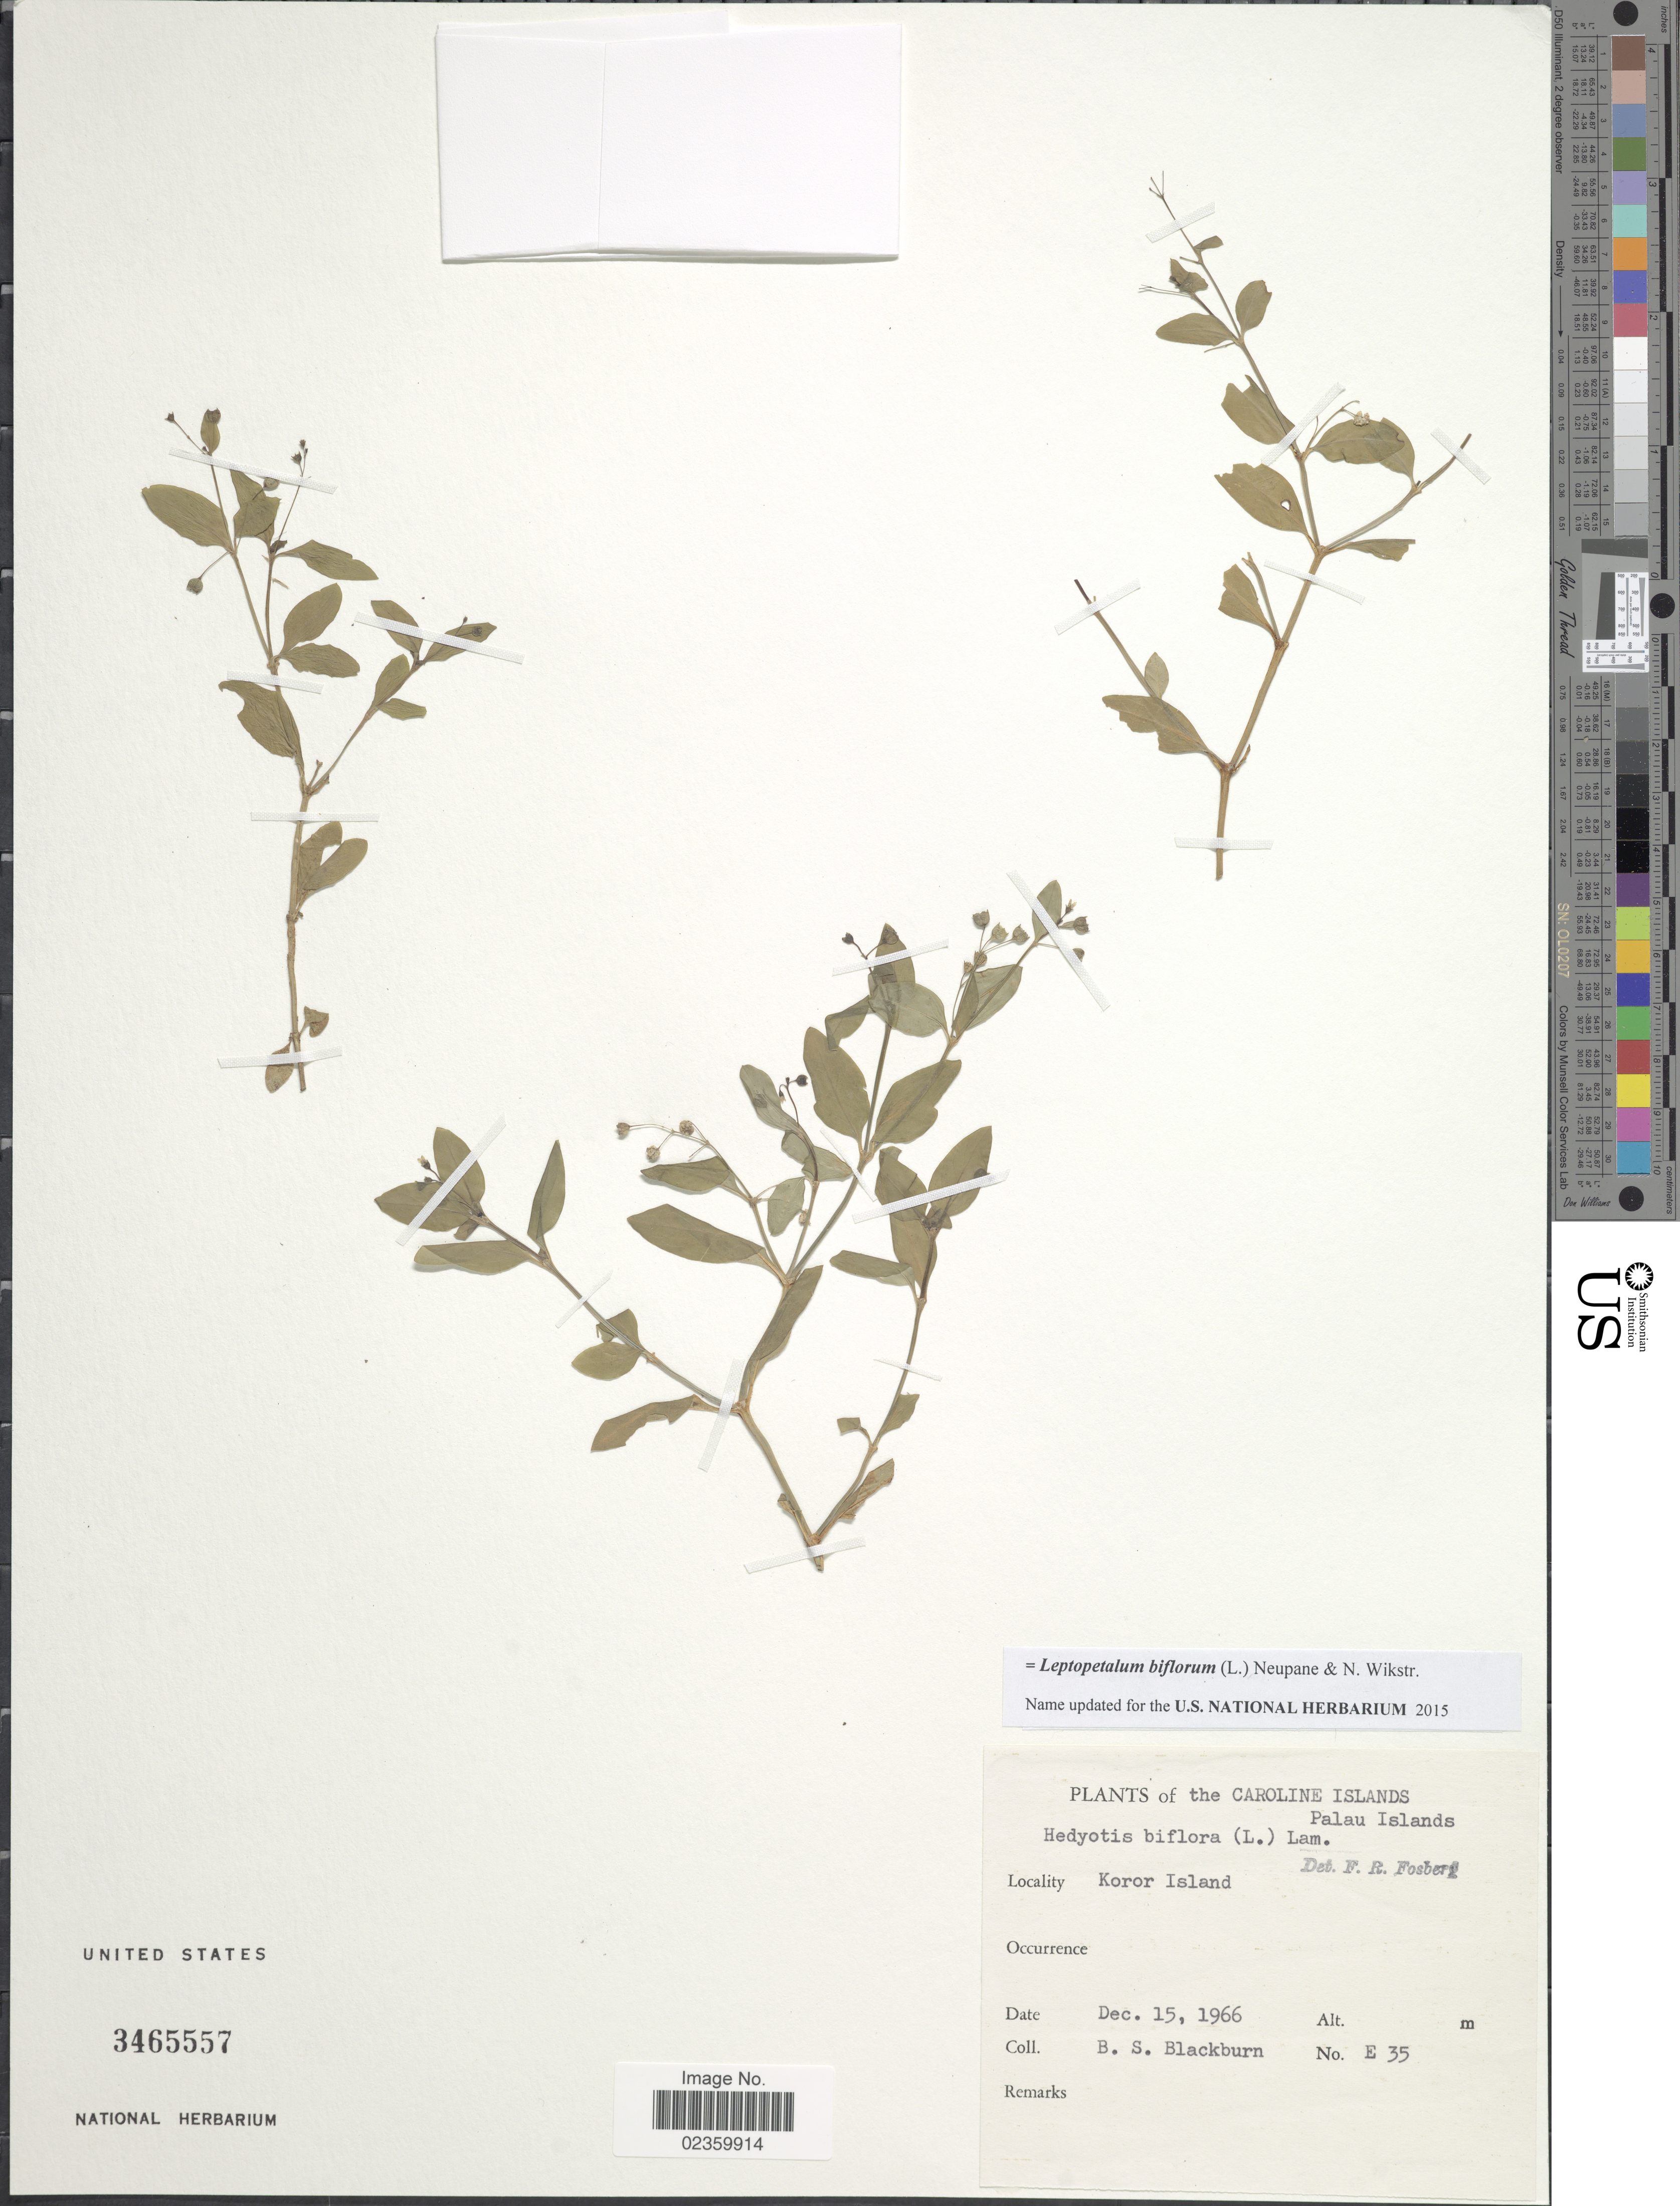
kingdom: Plantae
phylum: Tracheophyta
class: Magnoliopsida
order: Gentianales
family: Rubiaceae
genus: Leptopetalum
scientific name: Leptopetalum biflorum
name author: (L.) Neupane & N. Wikstr.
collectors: B. S. Blackburn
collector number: E 35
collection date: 1966-12-15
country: Palau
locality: The Caroline Islands. Palau Islands. Koror Island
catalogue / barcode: US 3465557